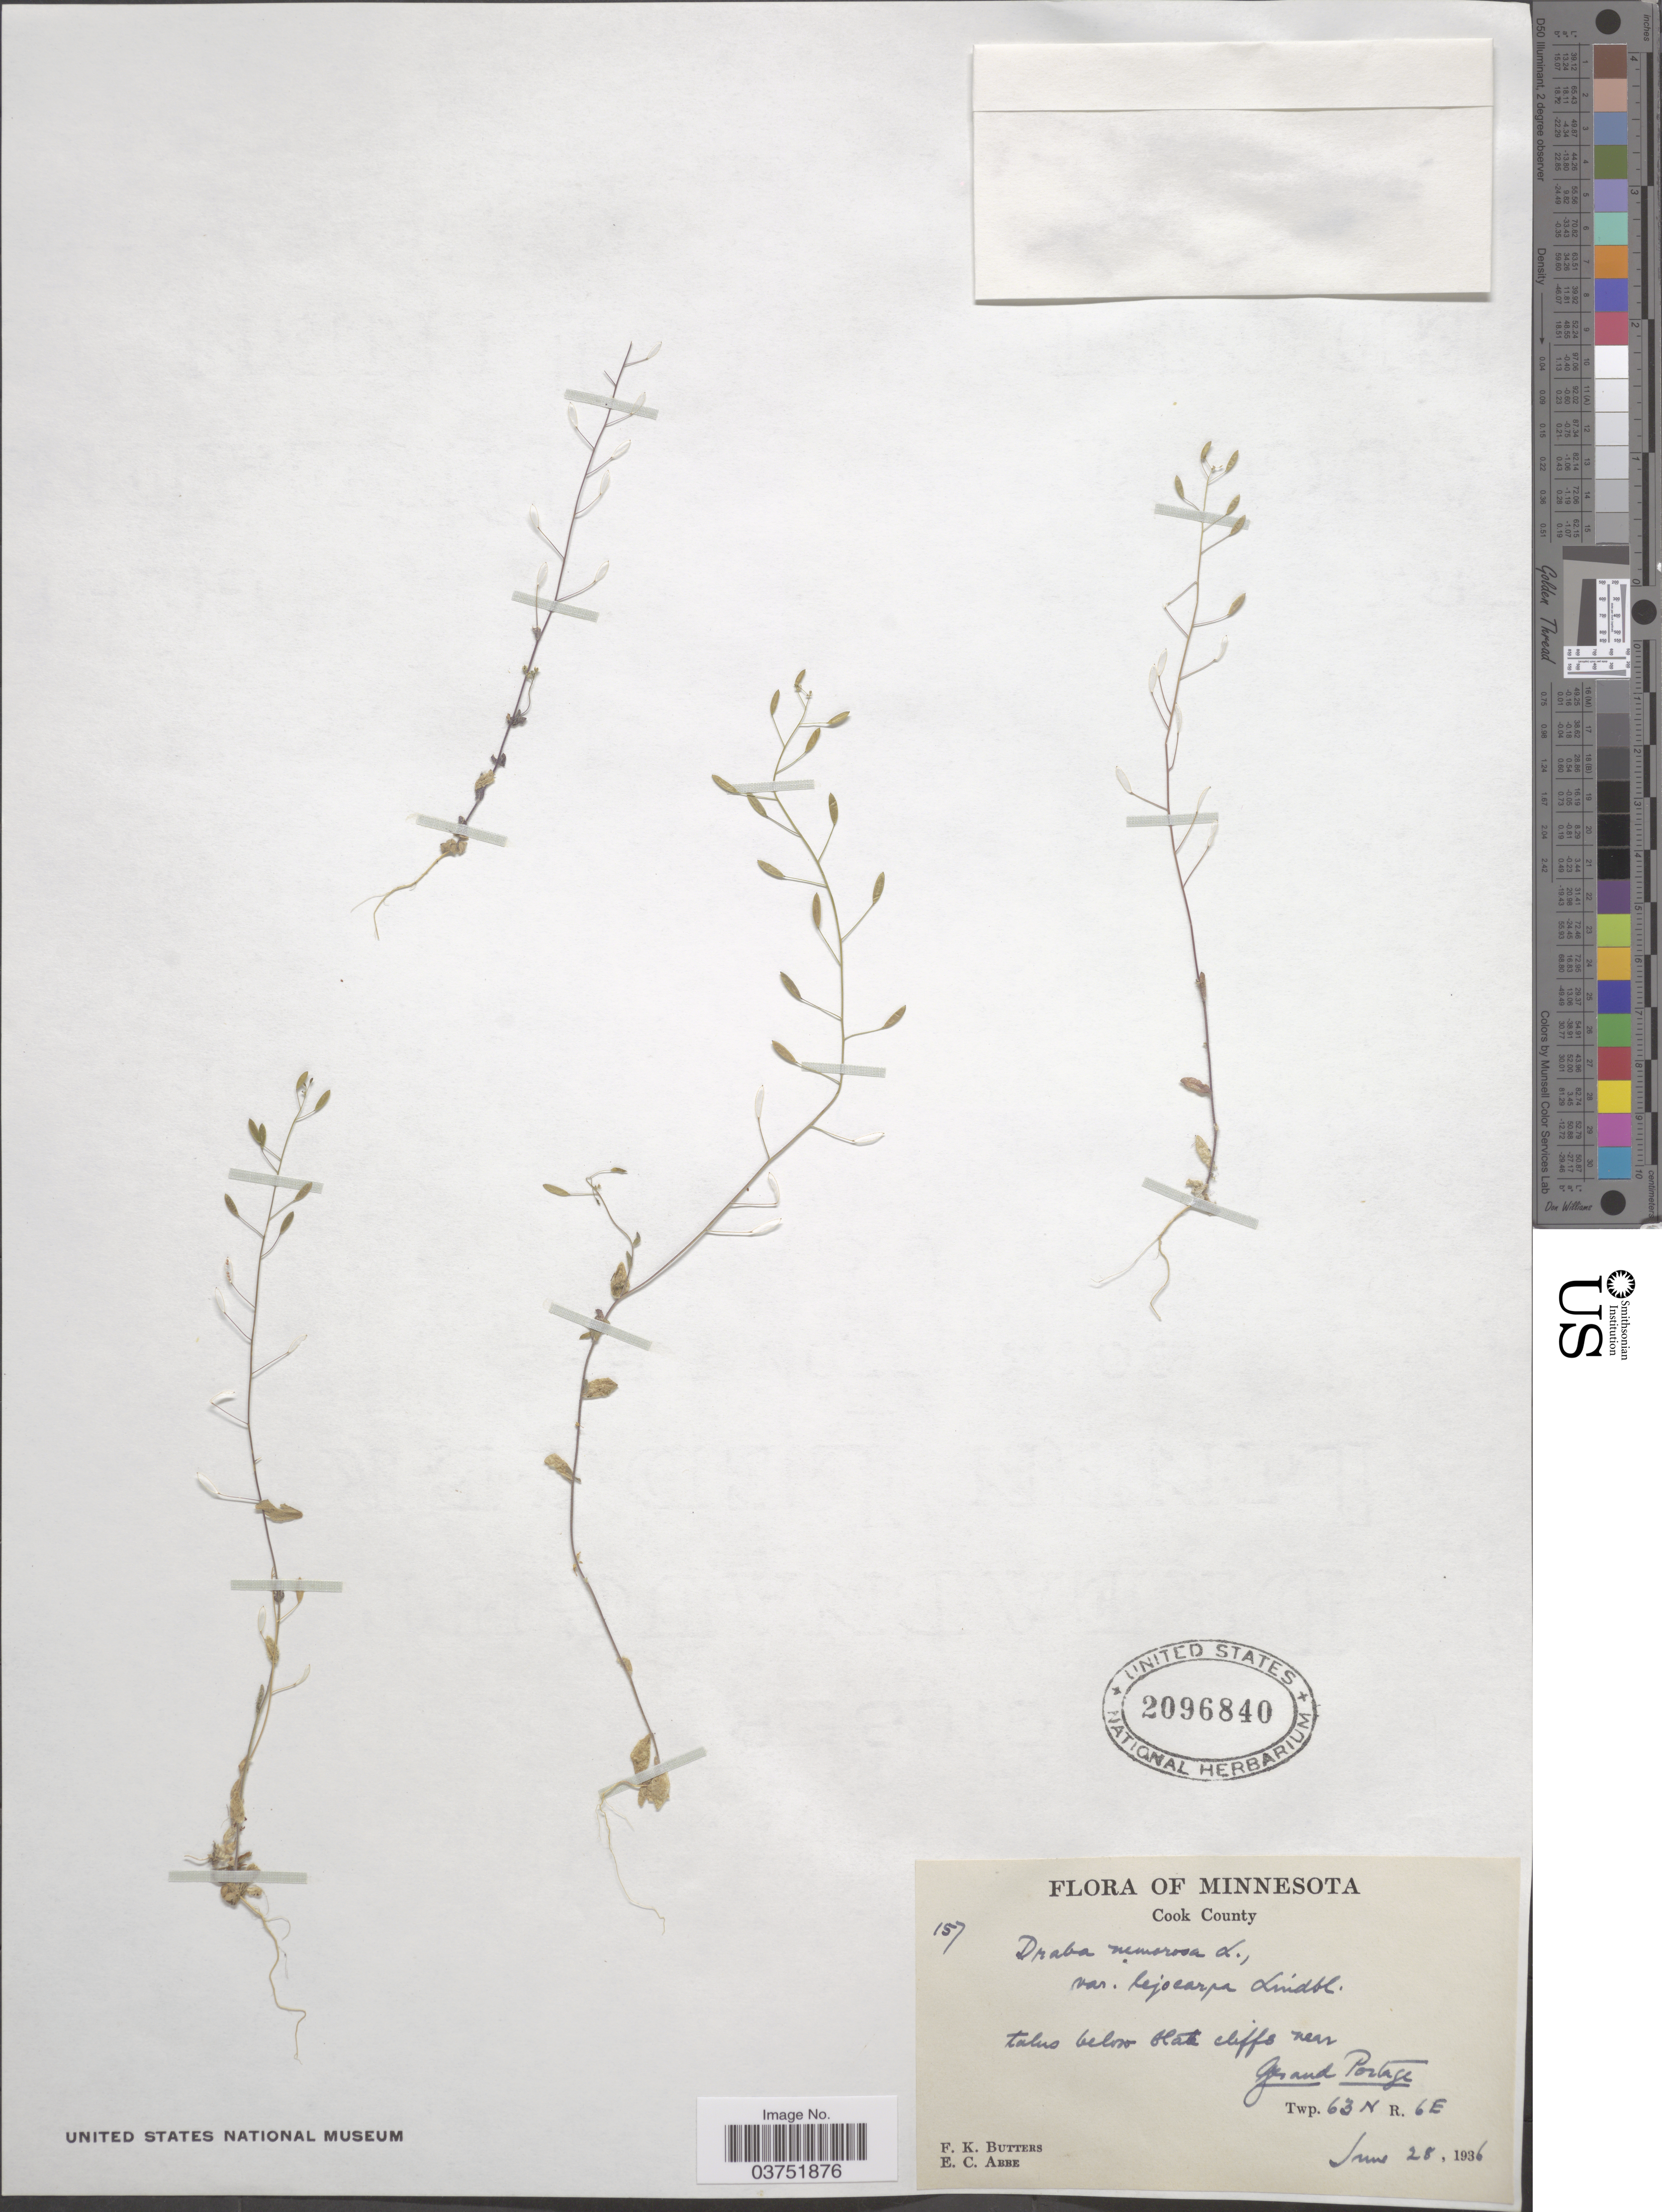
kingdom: Plantae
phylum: Tracheophyta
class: Magnoliopsida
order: Brassicales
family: Brassicaceae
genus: Draba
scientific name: Draba nemorosa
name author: L.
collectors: F. K. Butters & E. C. Abbe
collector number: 157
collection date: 1936-06-28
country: United States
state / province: Minnesota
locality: Cook County. Near Grand Portage. Twp. 63N R. 6E.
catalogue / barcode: US 2096840